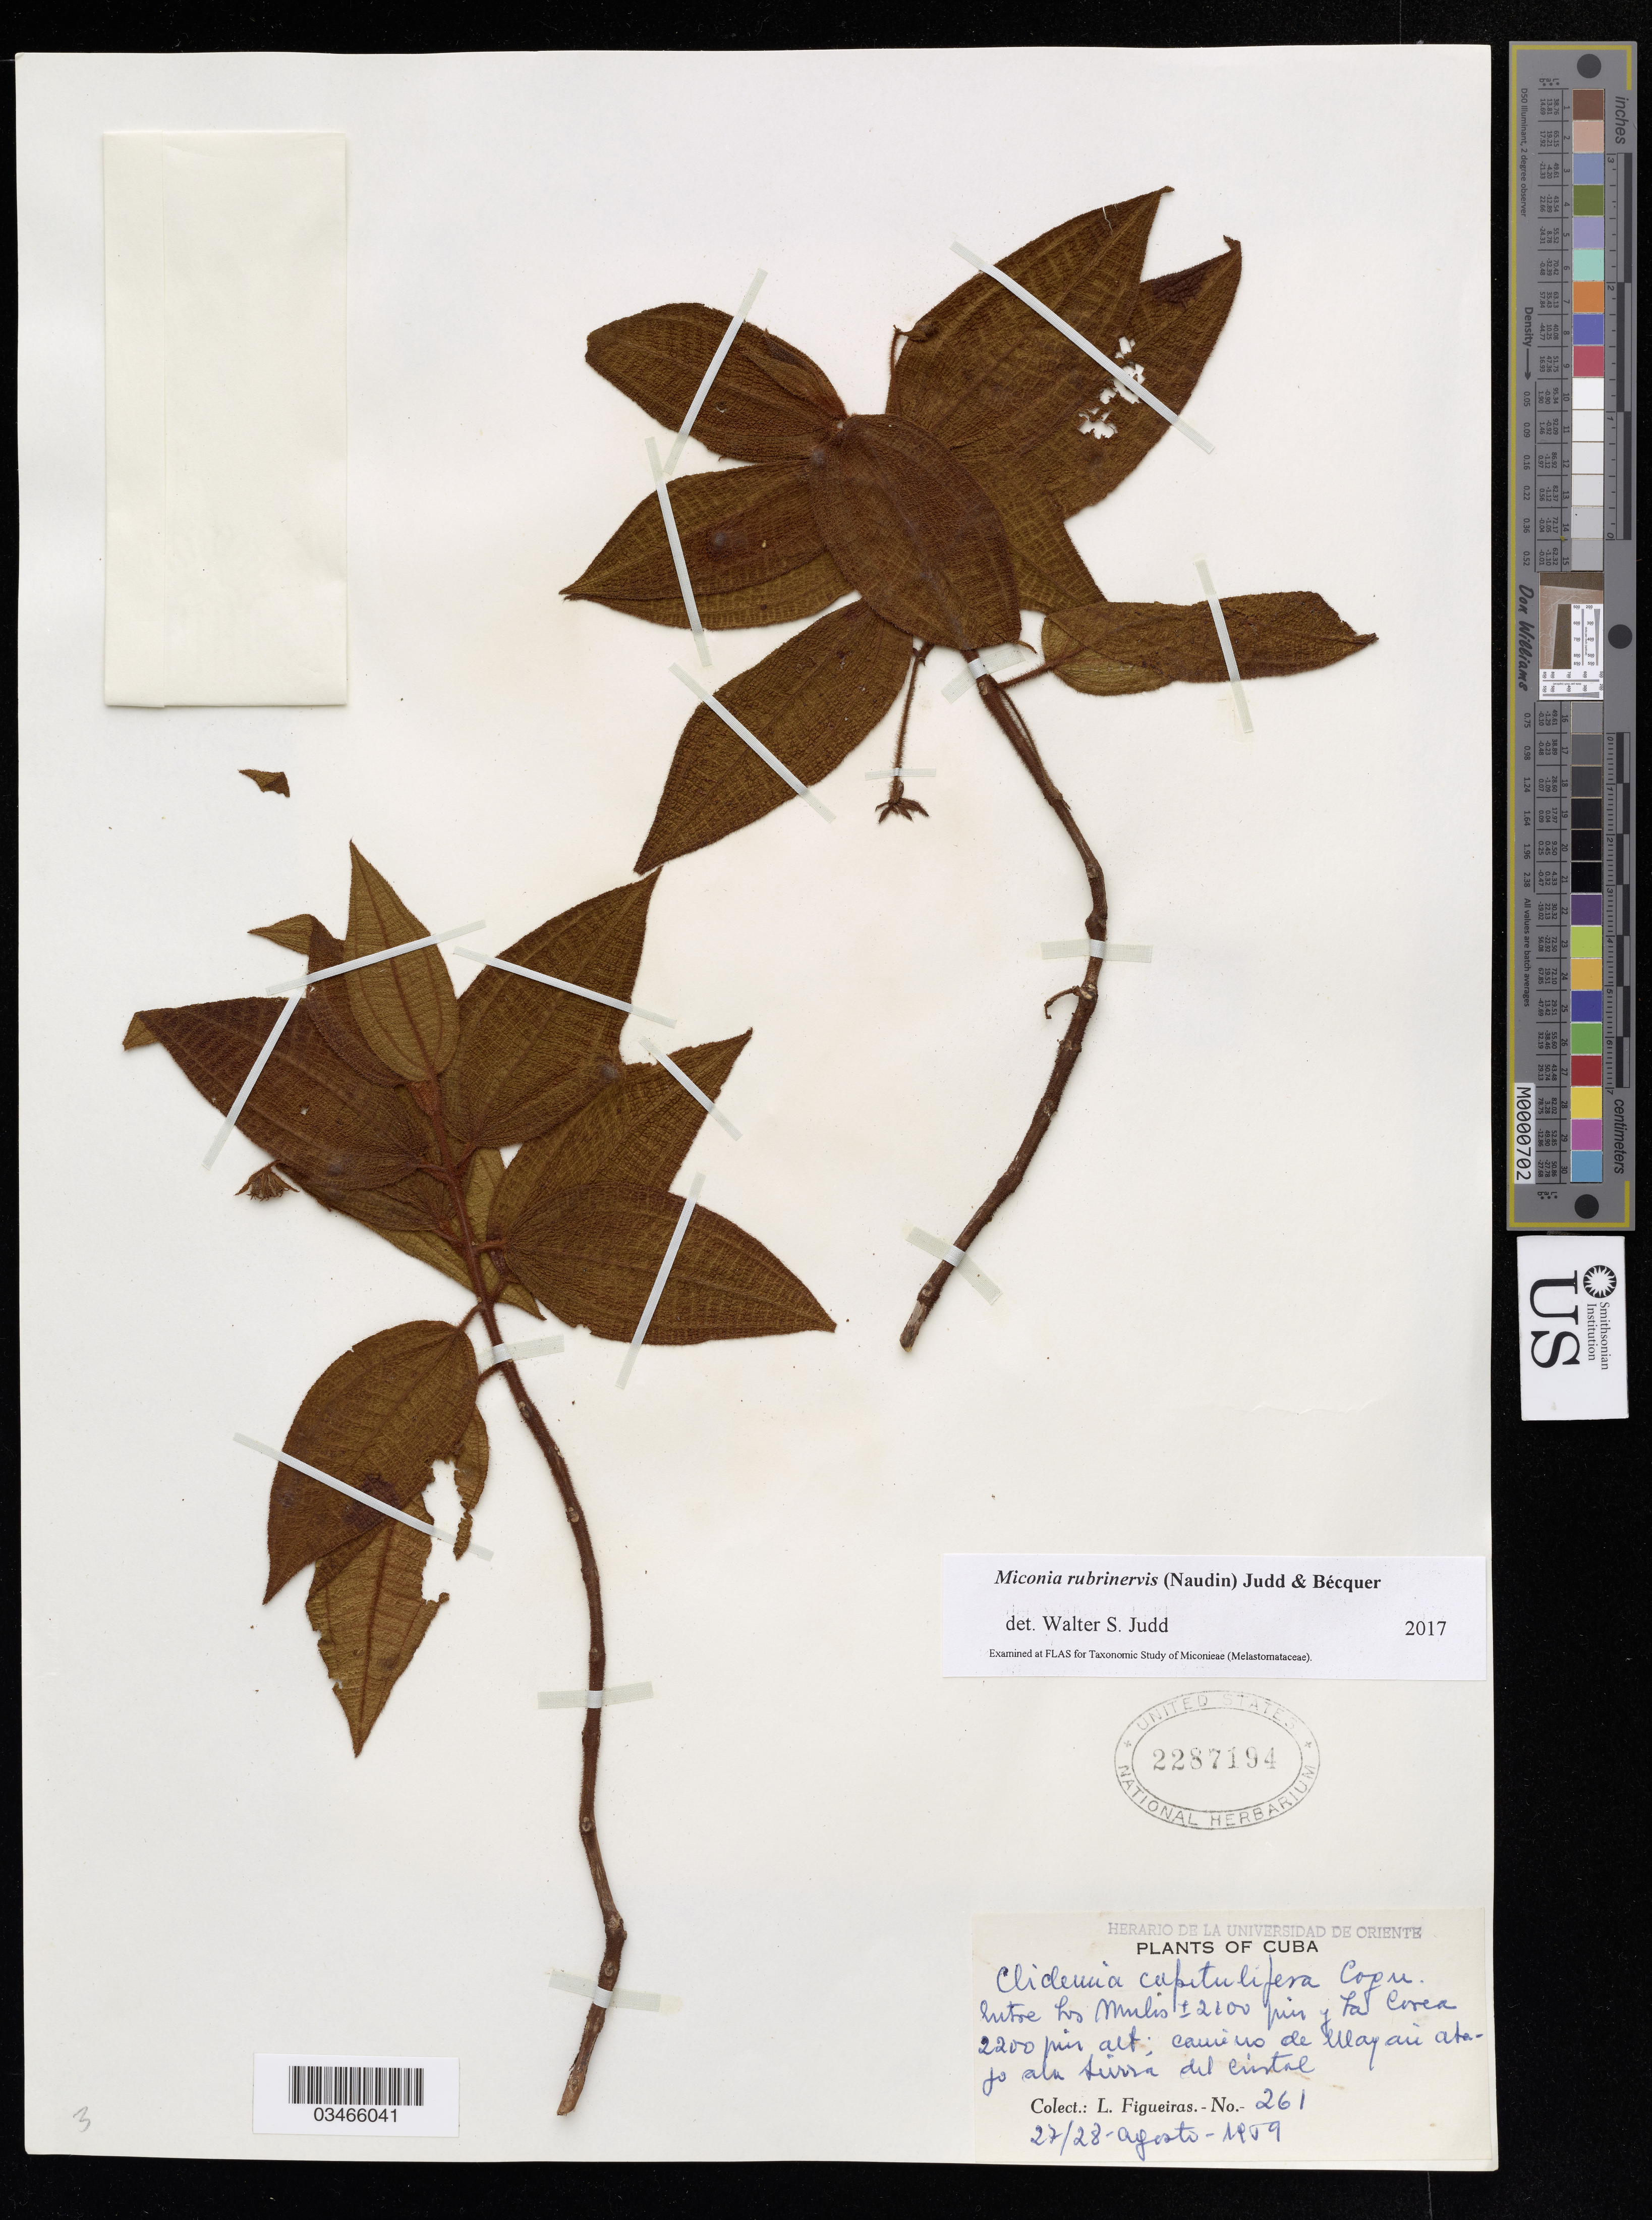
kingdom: Plantae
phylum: Tracheophyta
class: Magnoliopsida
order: Myrtales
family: Melastomataceae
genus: Miconia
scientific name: Miconia rubrinervis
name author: (Naudin) Judd & Bécquer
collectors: L. Figueiras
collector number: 261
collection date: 1909-08-27/1909-08-28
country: Cuba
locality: Lutoe Los Mulis.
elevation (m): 2100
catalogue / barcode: US 2287194